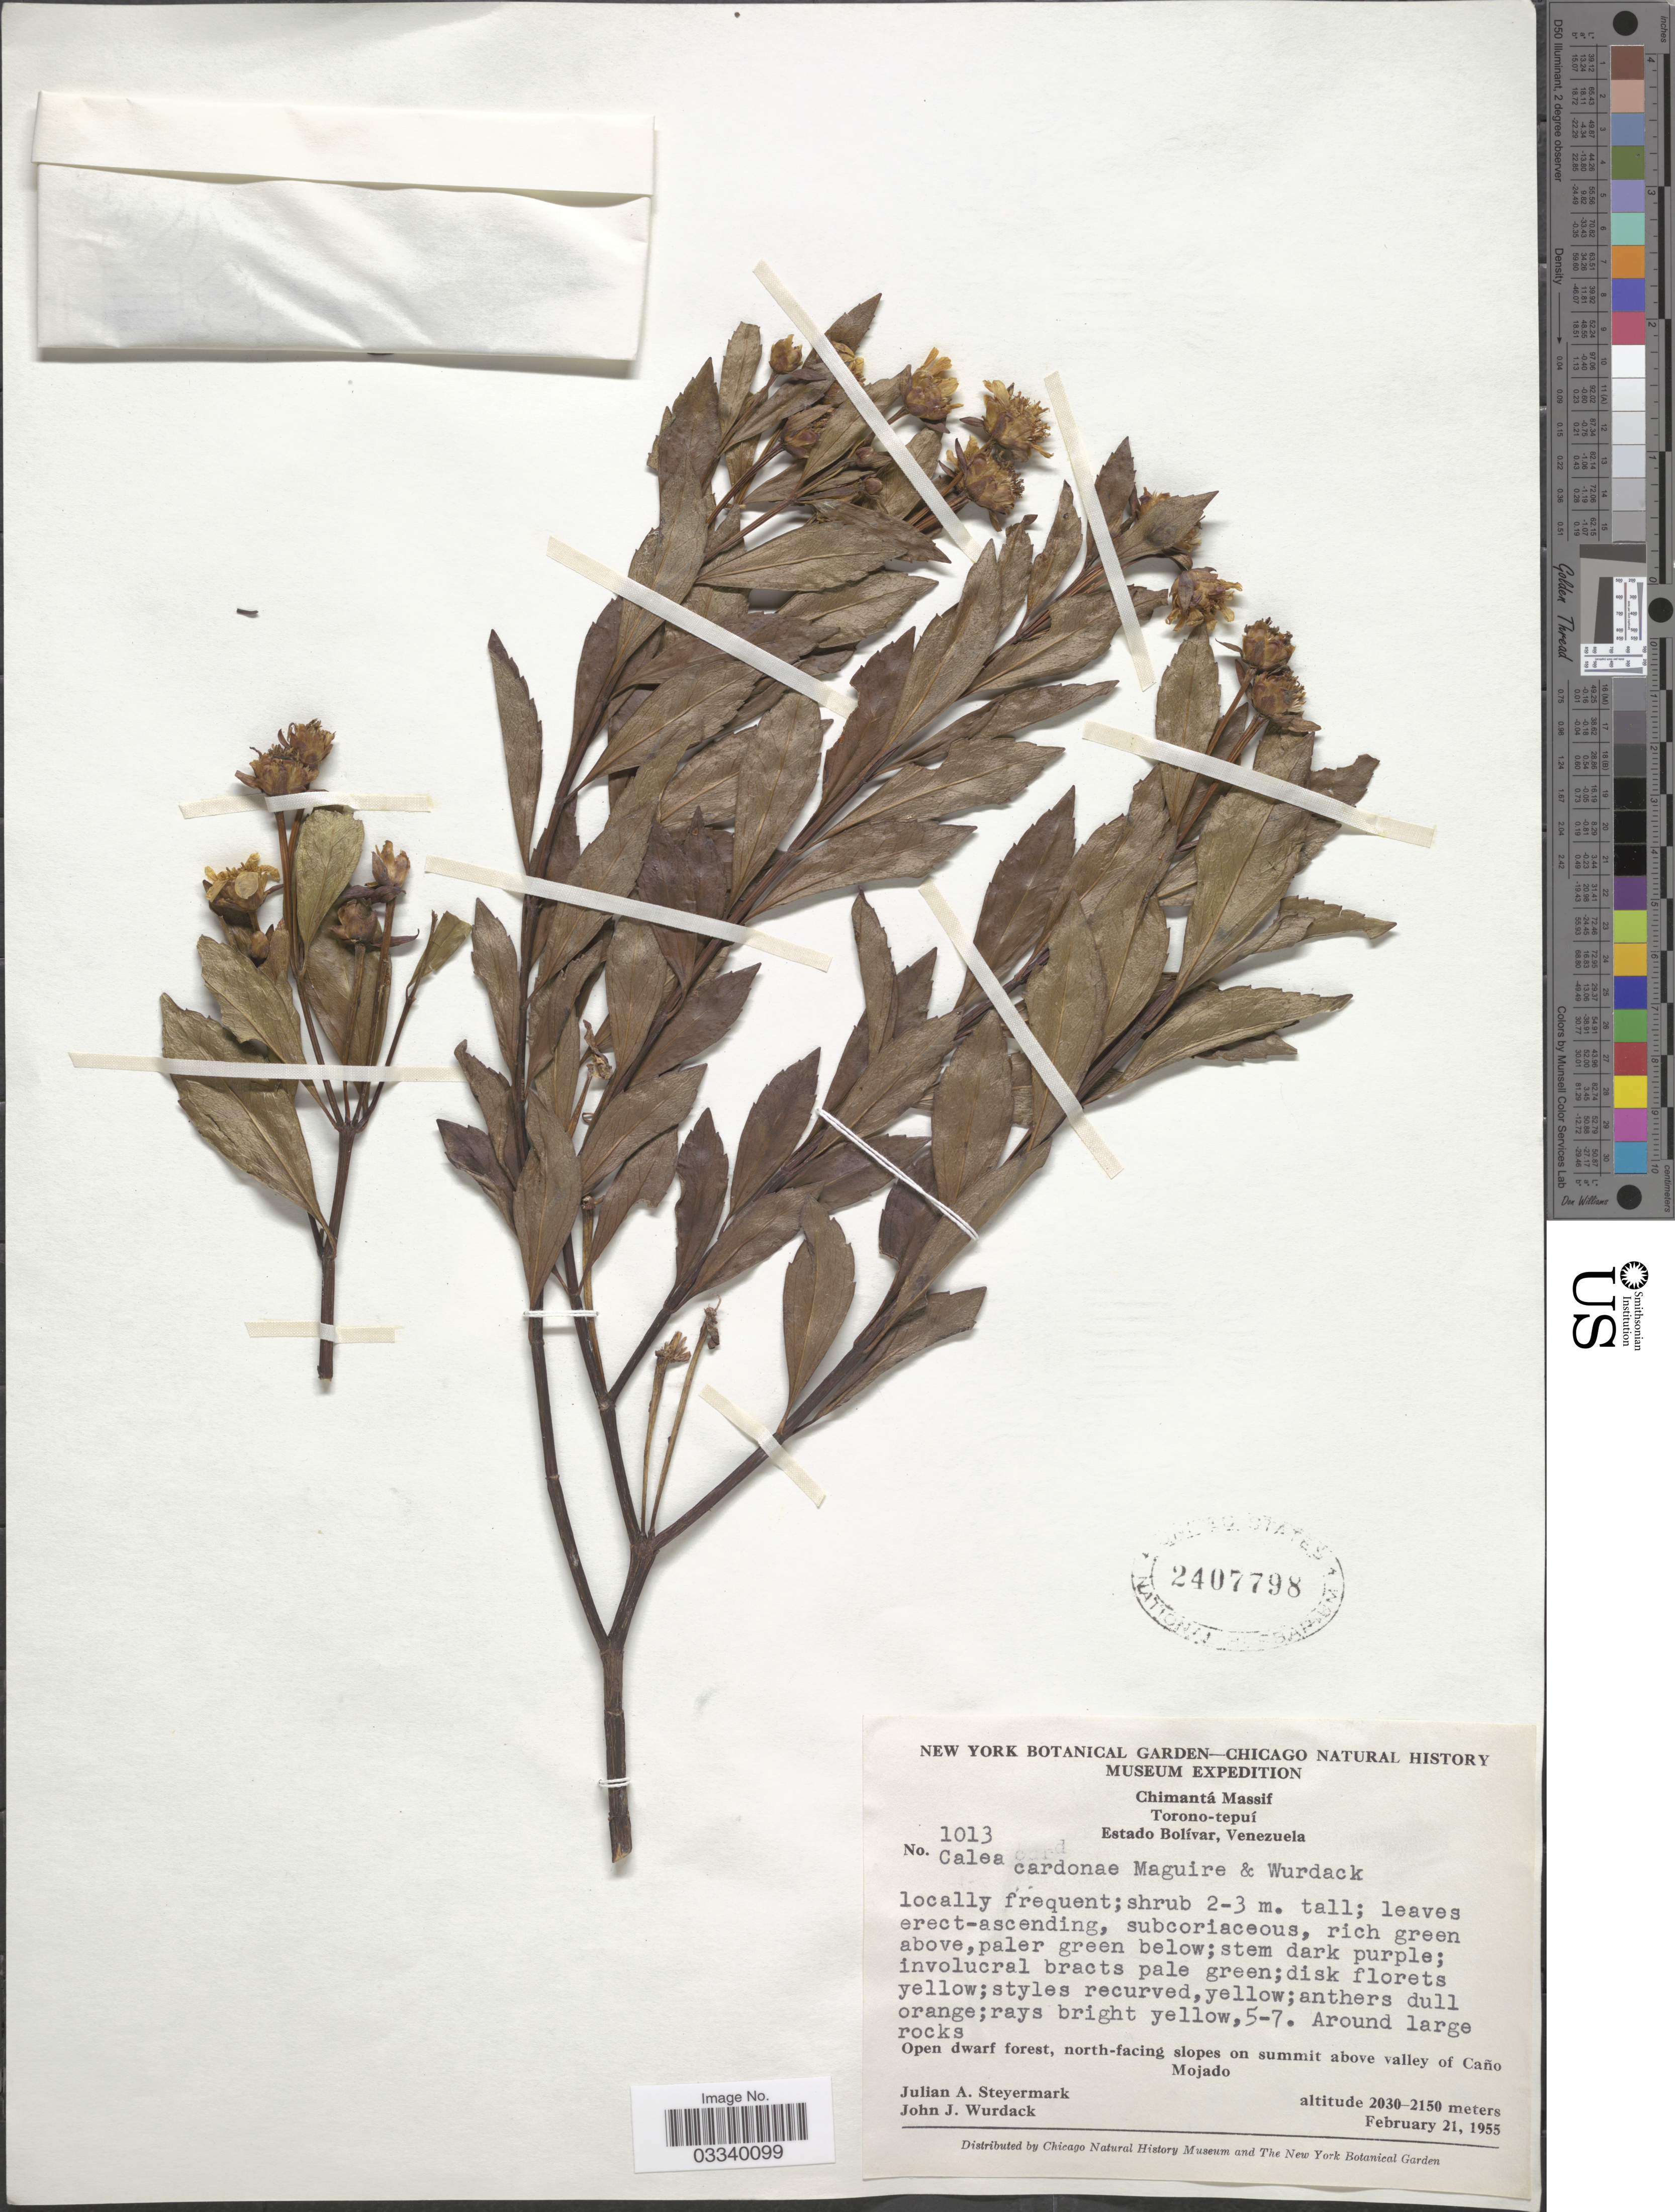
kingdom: Plantae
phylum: Tracheophyta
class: Magnoliopsida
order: Asterales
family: Asteraceae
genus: Calea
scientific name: Calea lucidivenia var. cardonae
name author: (Maguire & Wurdack) Pruski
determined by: Bueno, Vinicius Resende, (ICN), Universidade Federal do Rio Grande do Sul (BRAZIL)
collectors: J. Steyermark & J. J. Wurdack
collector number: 1013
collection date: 1955-02-21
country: Venezuela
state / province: Bolivar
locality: Chimantá Massif. Torono-tepuí. North-facing slopes on summit above valley of Caño Mojado.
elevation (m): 2030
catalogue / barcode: US 2407798